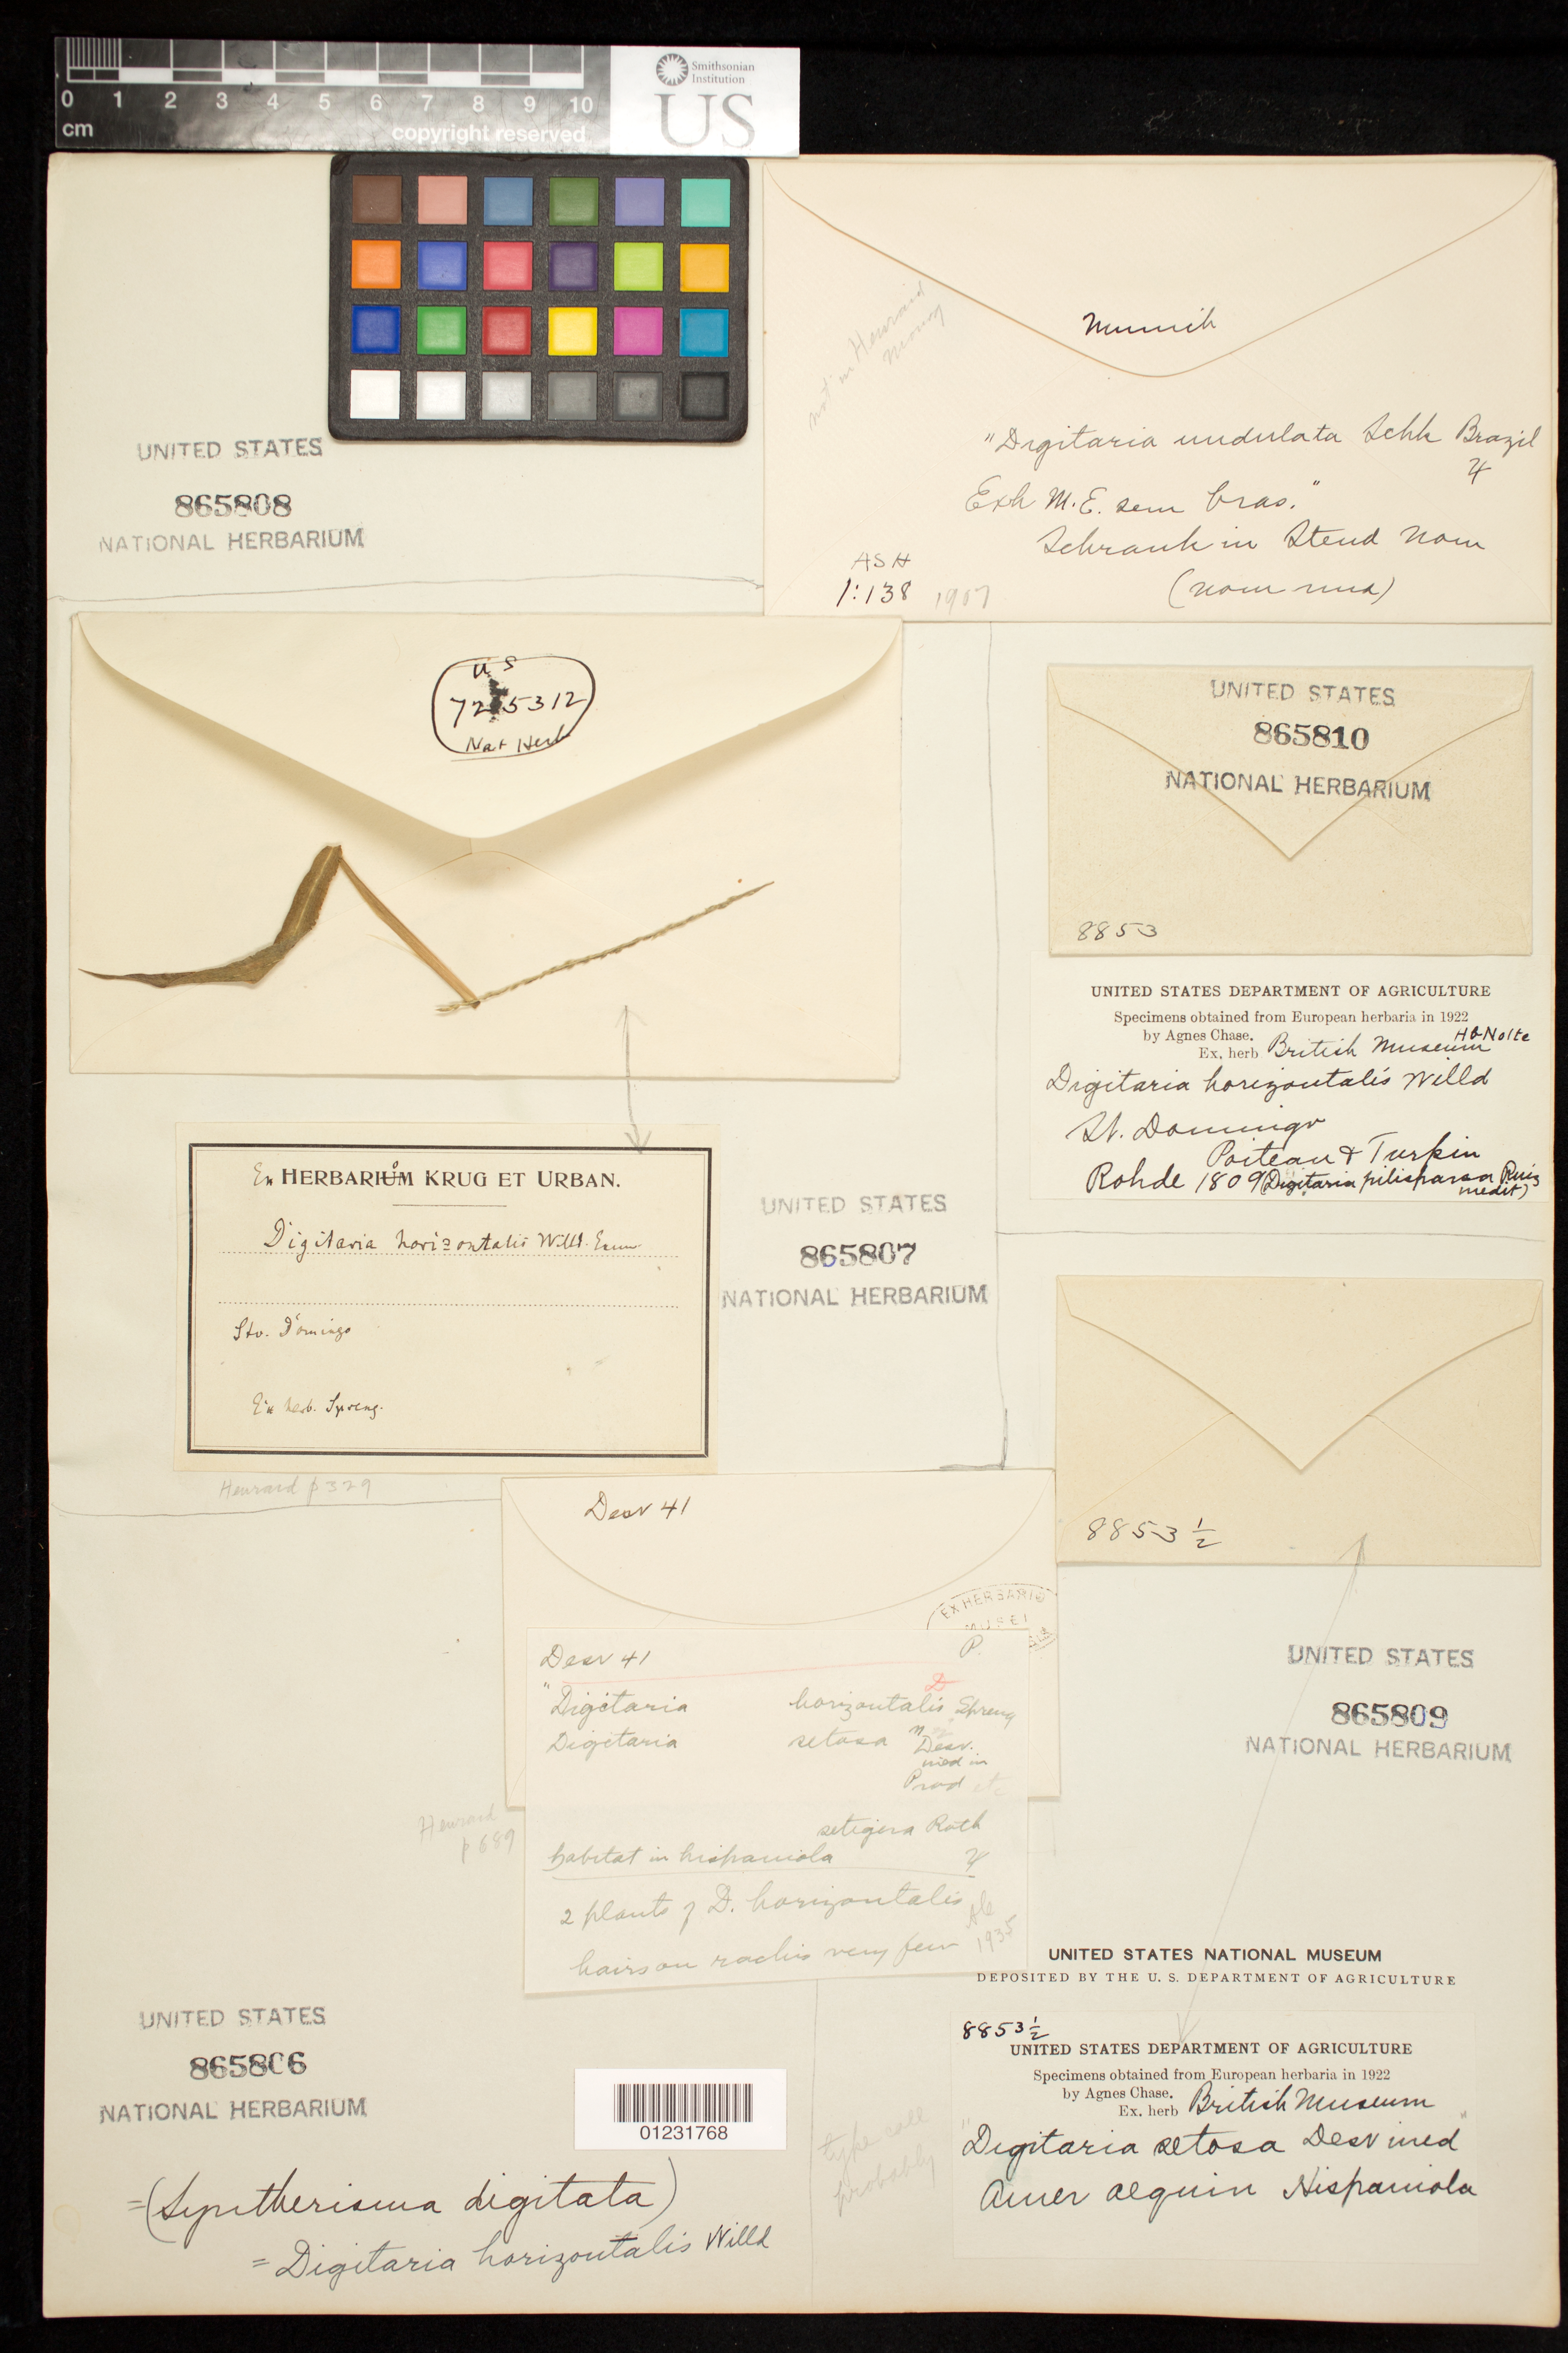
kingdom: Plantae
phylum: Tracheophyta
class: Liliopsida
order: Poales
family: Poaceae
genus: Digitaria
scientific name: Digitaria setosa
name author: Desv. ex Ham.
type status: Type Collection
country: Dominican Republic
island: Hispaniola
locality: Antilles.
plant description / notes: Fragmentary material of type specimen ex herb.British Museum.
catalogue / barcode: US 865809